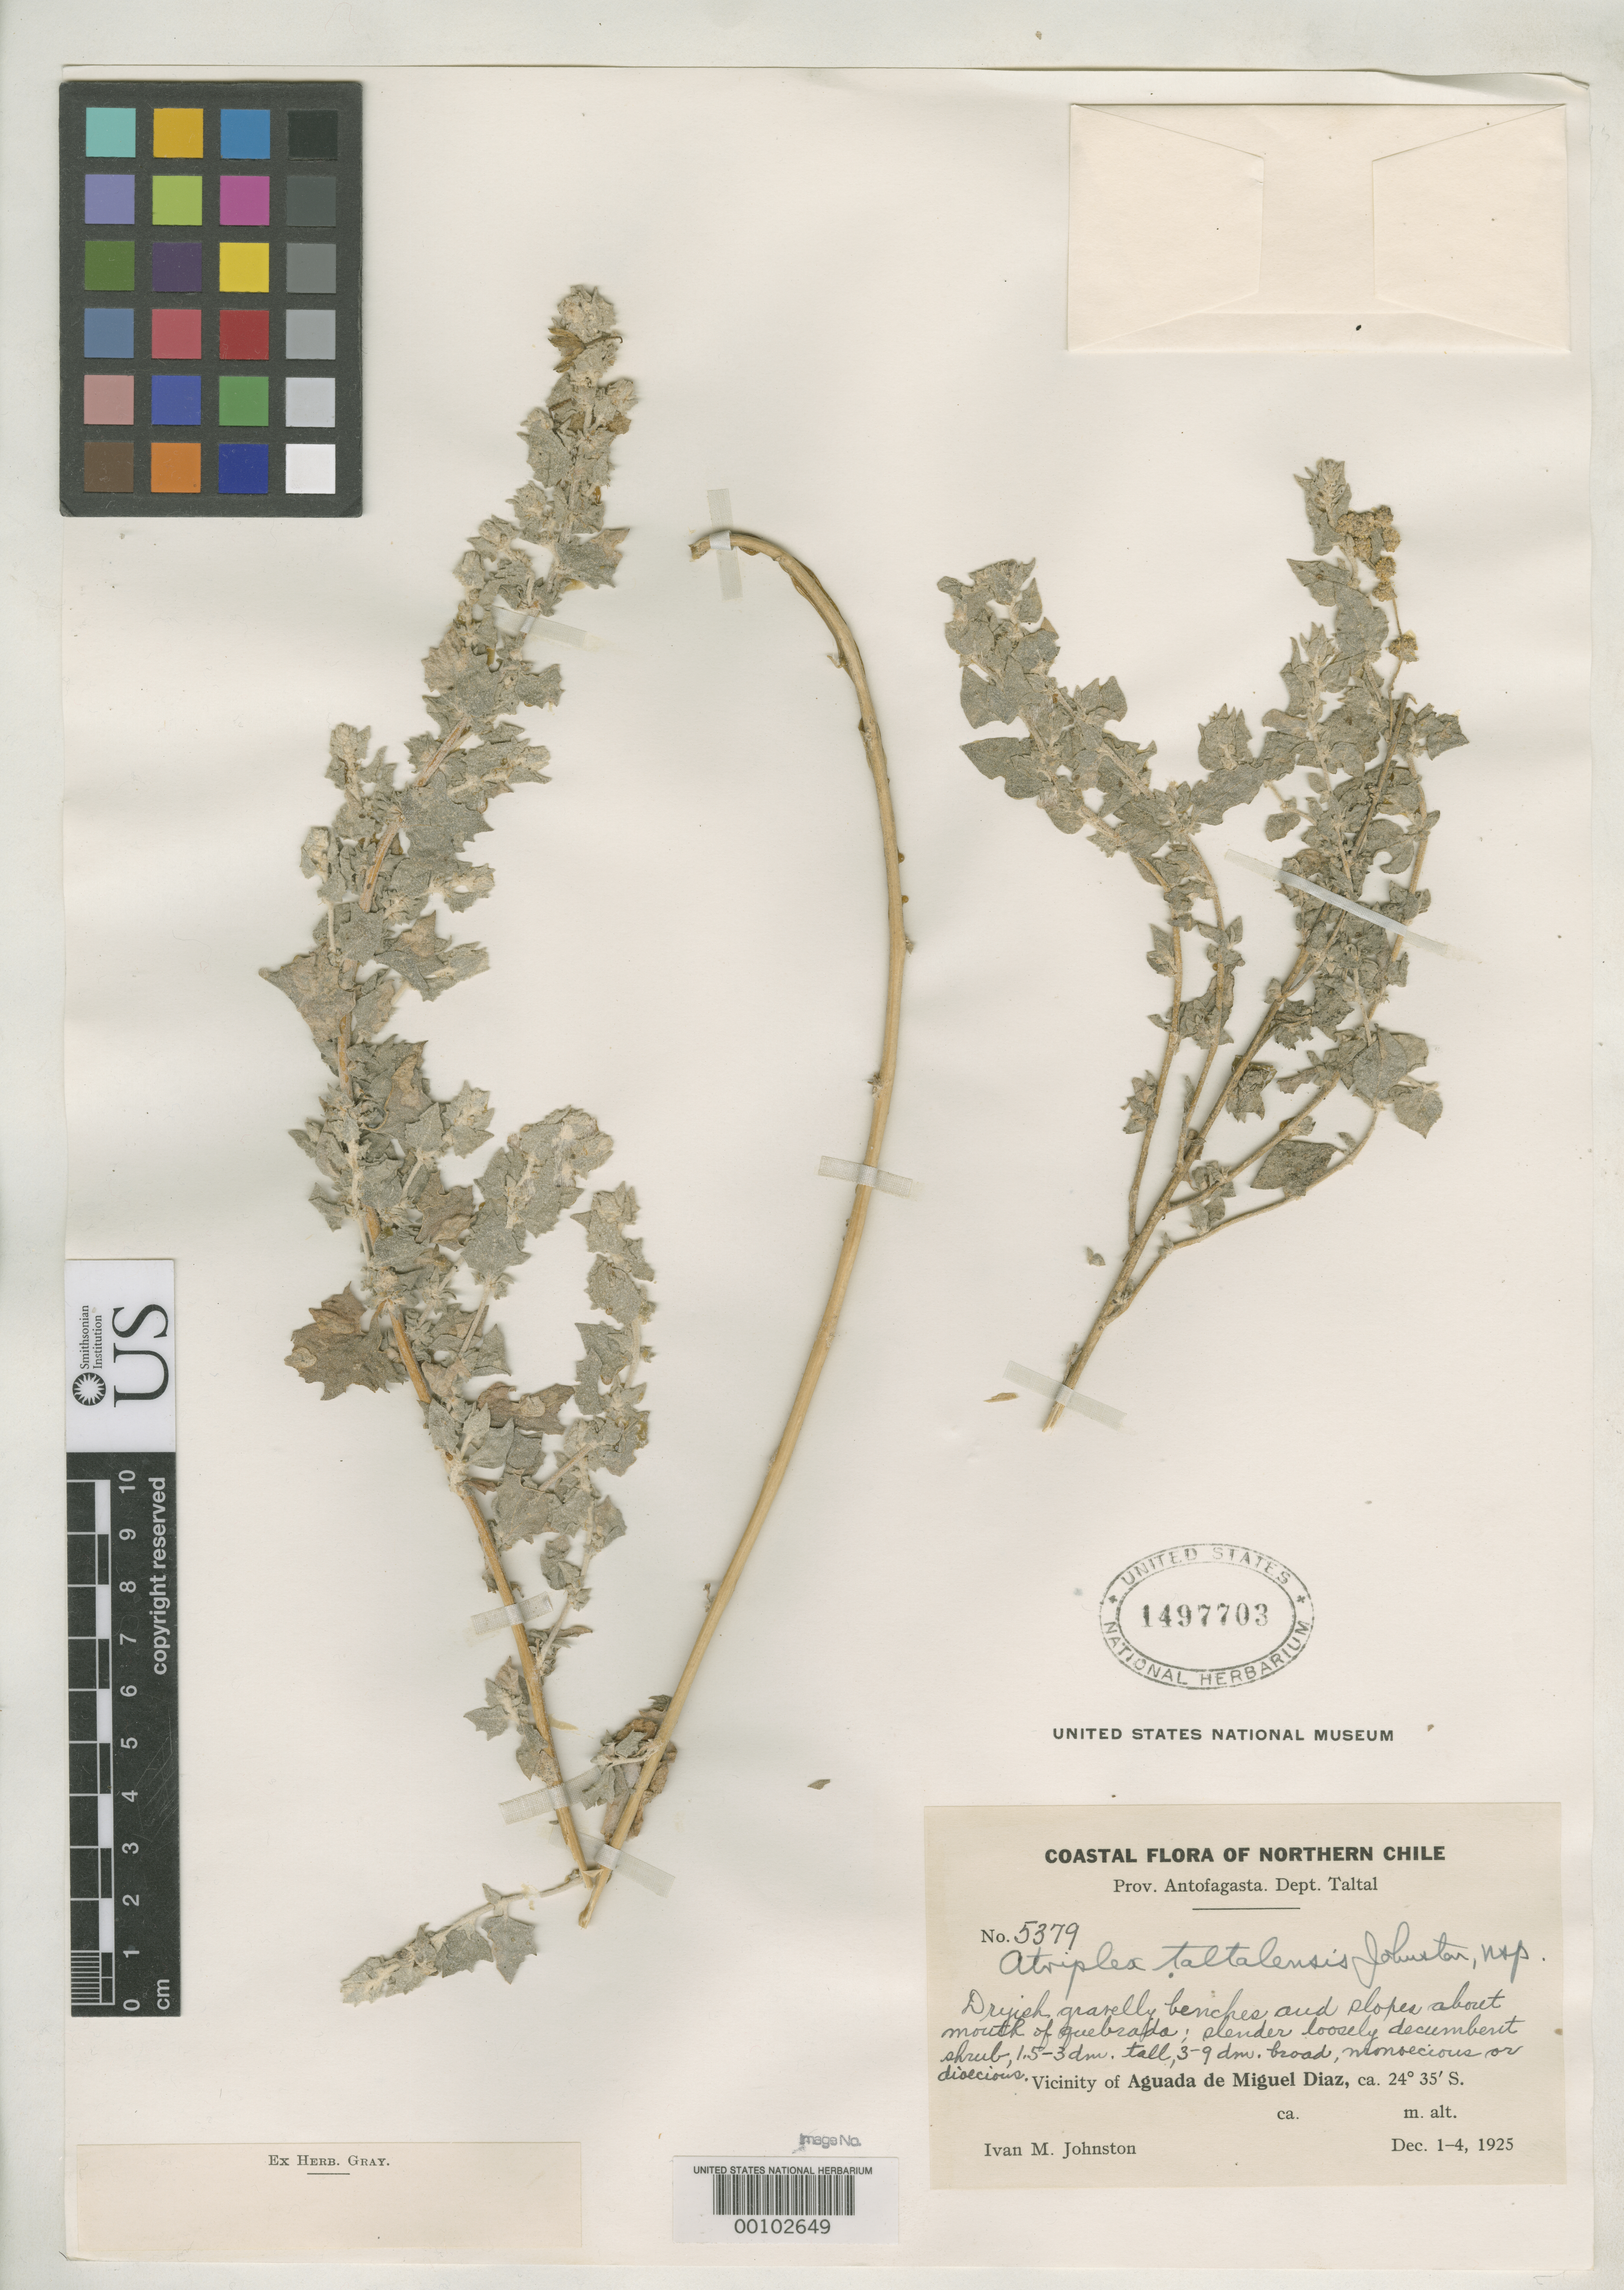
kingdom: Plantae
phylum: Tracheophyta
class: Magnoliopsida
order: Caryophyllales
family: Amaranthaceae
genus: Atriplex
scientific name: Atriplex taltalensis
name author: I.M. Johnst.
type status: Isotype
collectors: I.M. Johnston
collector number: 5379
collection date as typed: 01 Dec 1925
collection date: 1925-12-01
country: Chile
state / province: Antofagasta (II)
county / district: Taltal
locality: Vicinity of Aguada de Miguel Dist.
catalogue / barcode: US 1497703